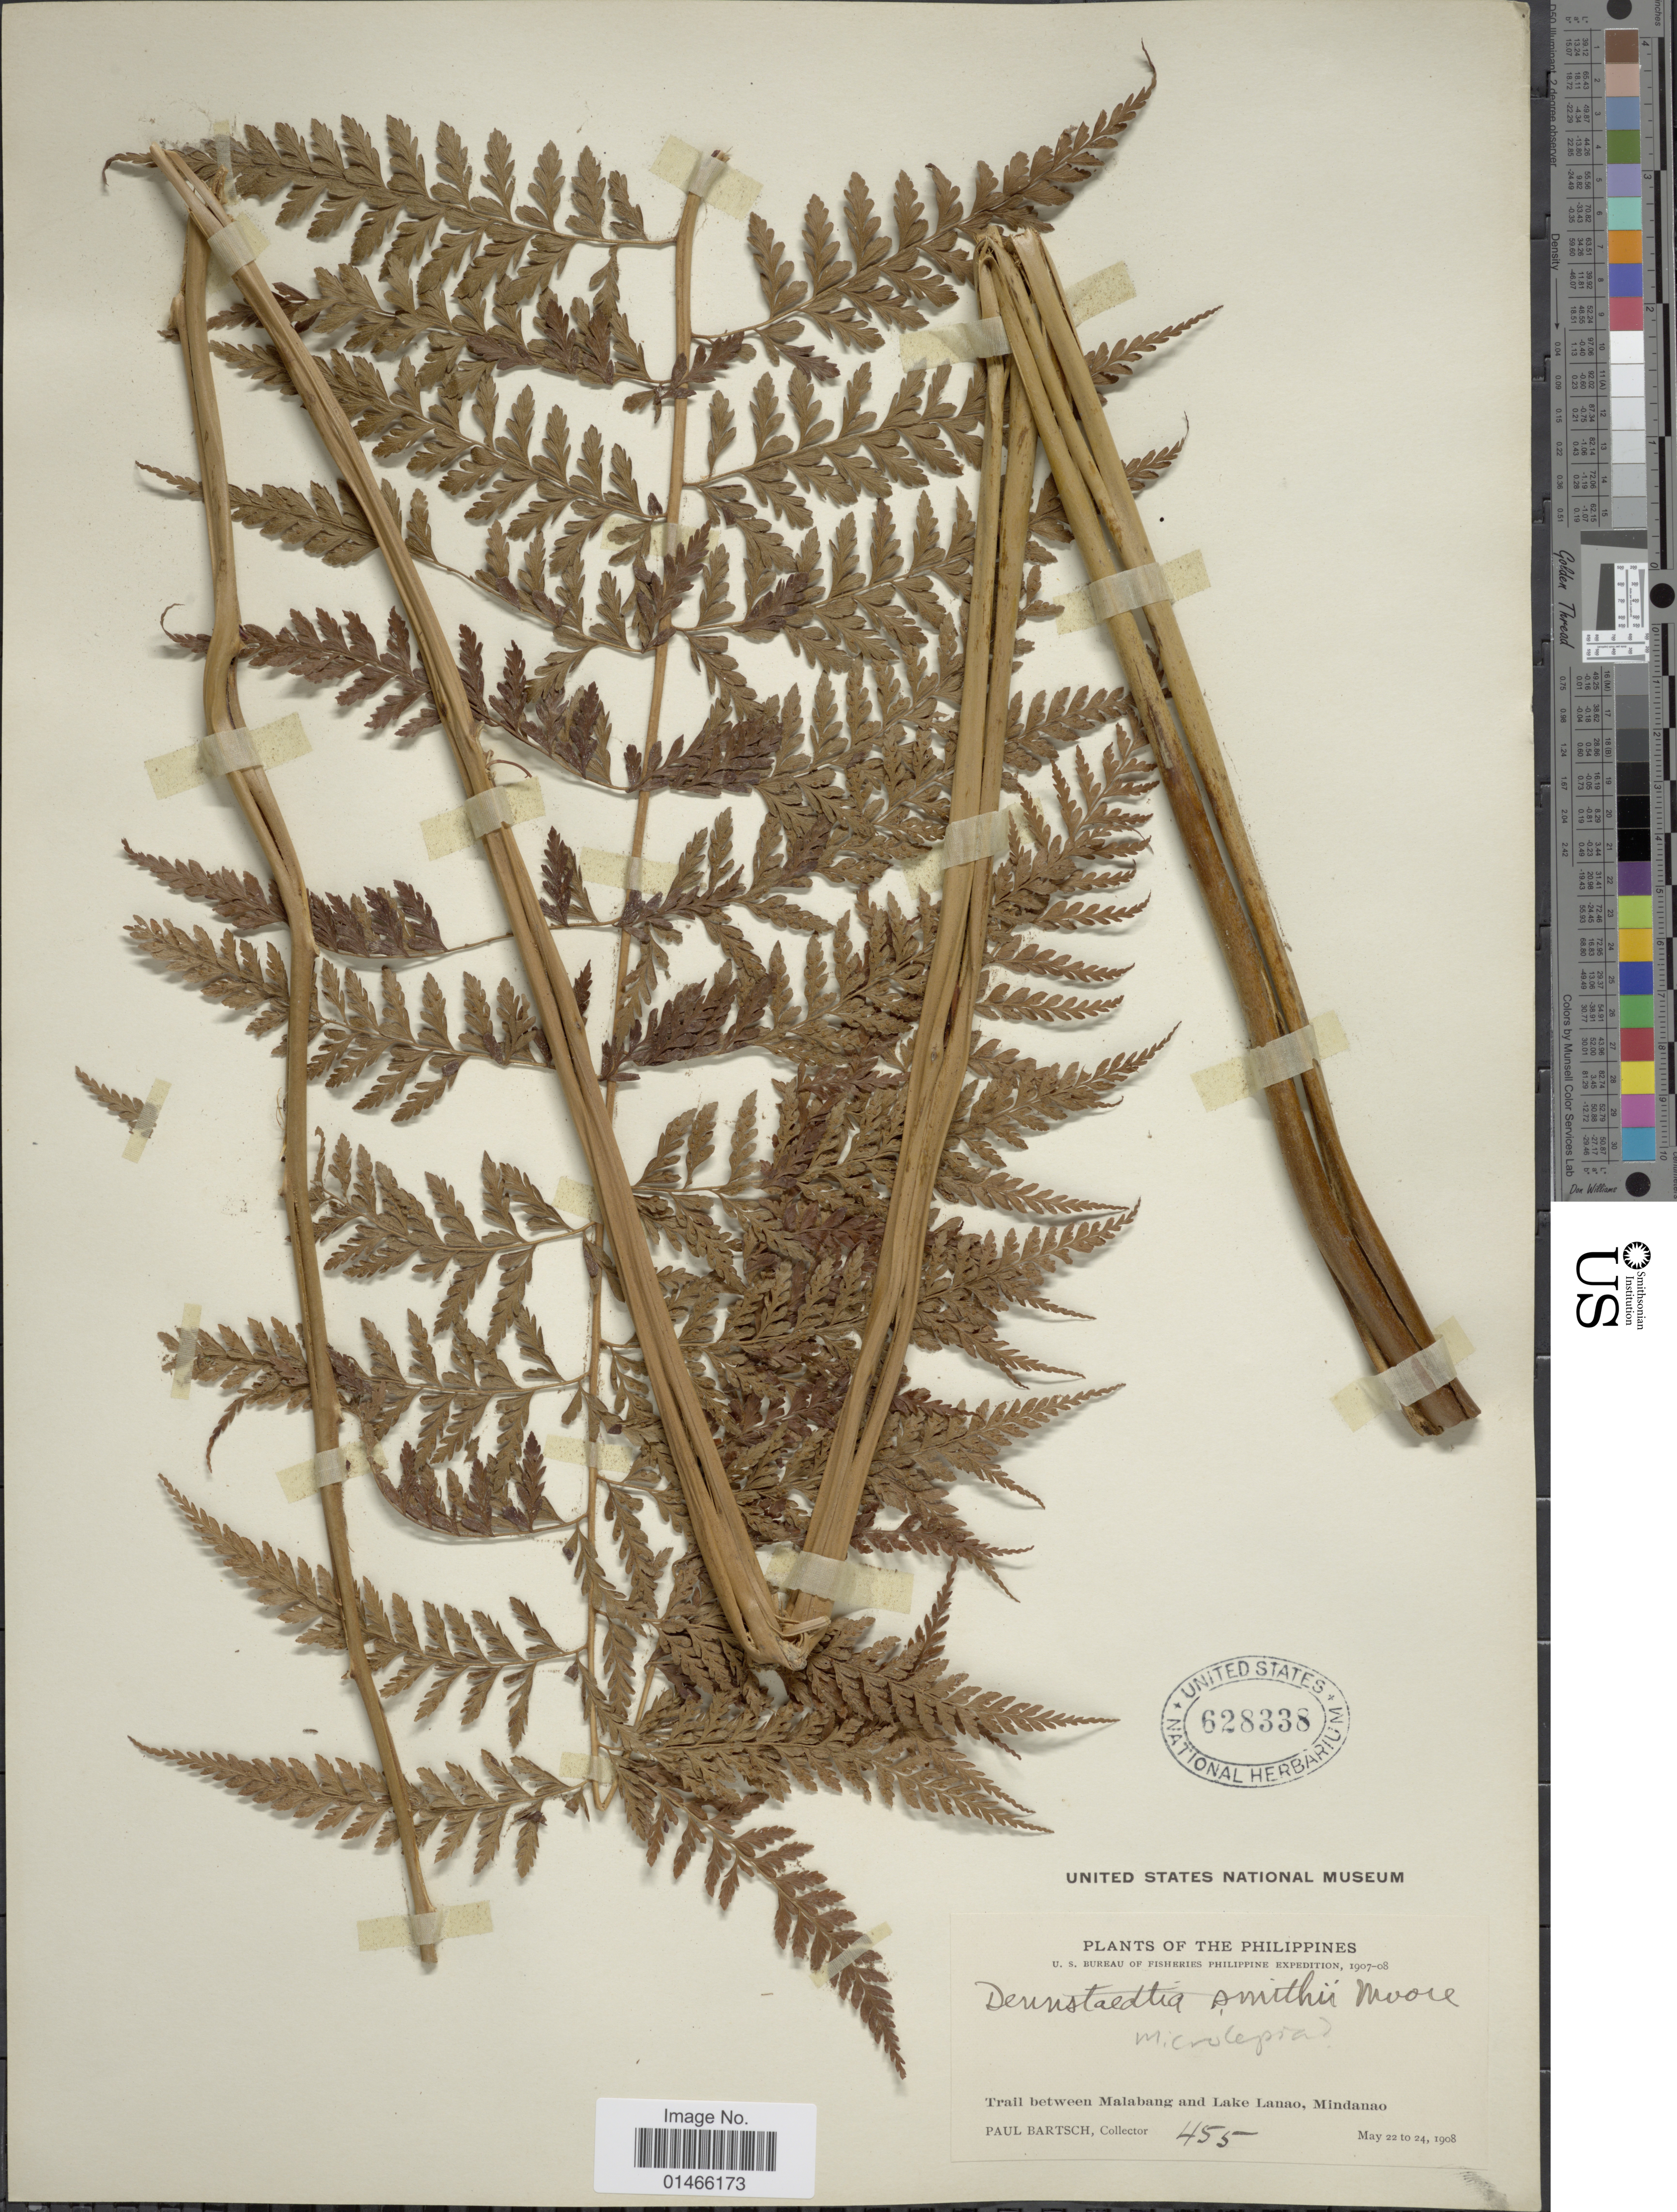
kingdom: Plantae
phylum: Tracheophyta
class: Polypodiopsida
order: Polypodiales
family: Dennstaedtiaceae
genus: Microlepia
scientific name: Microlepia sp.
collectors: P. Bartsch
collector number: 455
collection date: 1908-05-22/1908-05-24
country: Philippines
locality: Trail between Malabang and Lake Lanao, Mindanao.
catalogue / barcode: US 628338